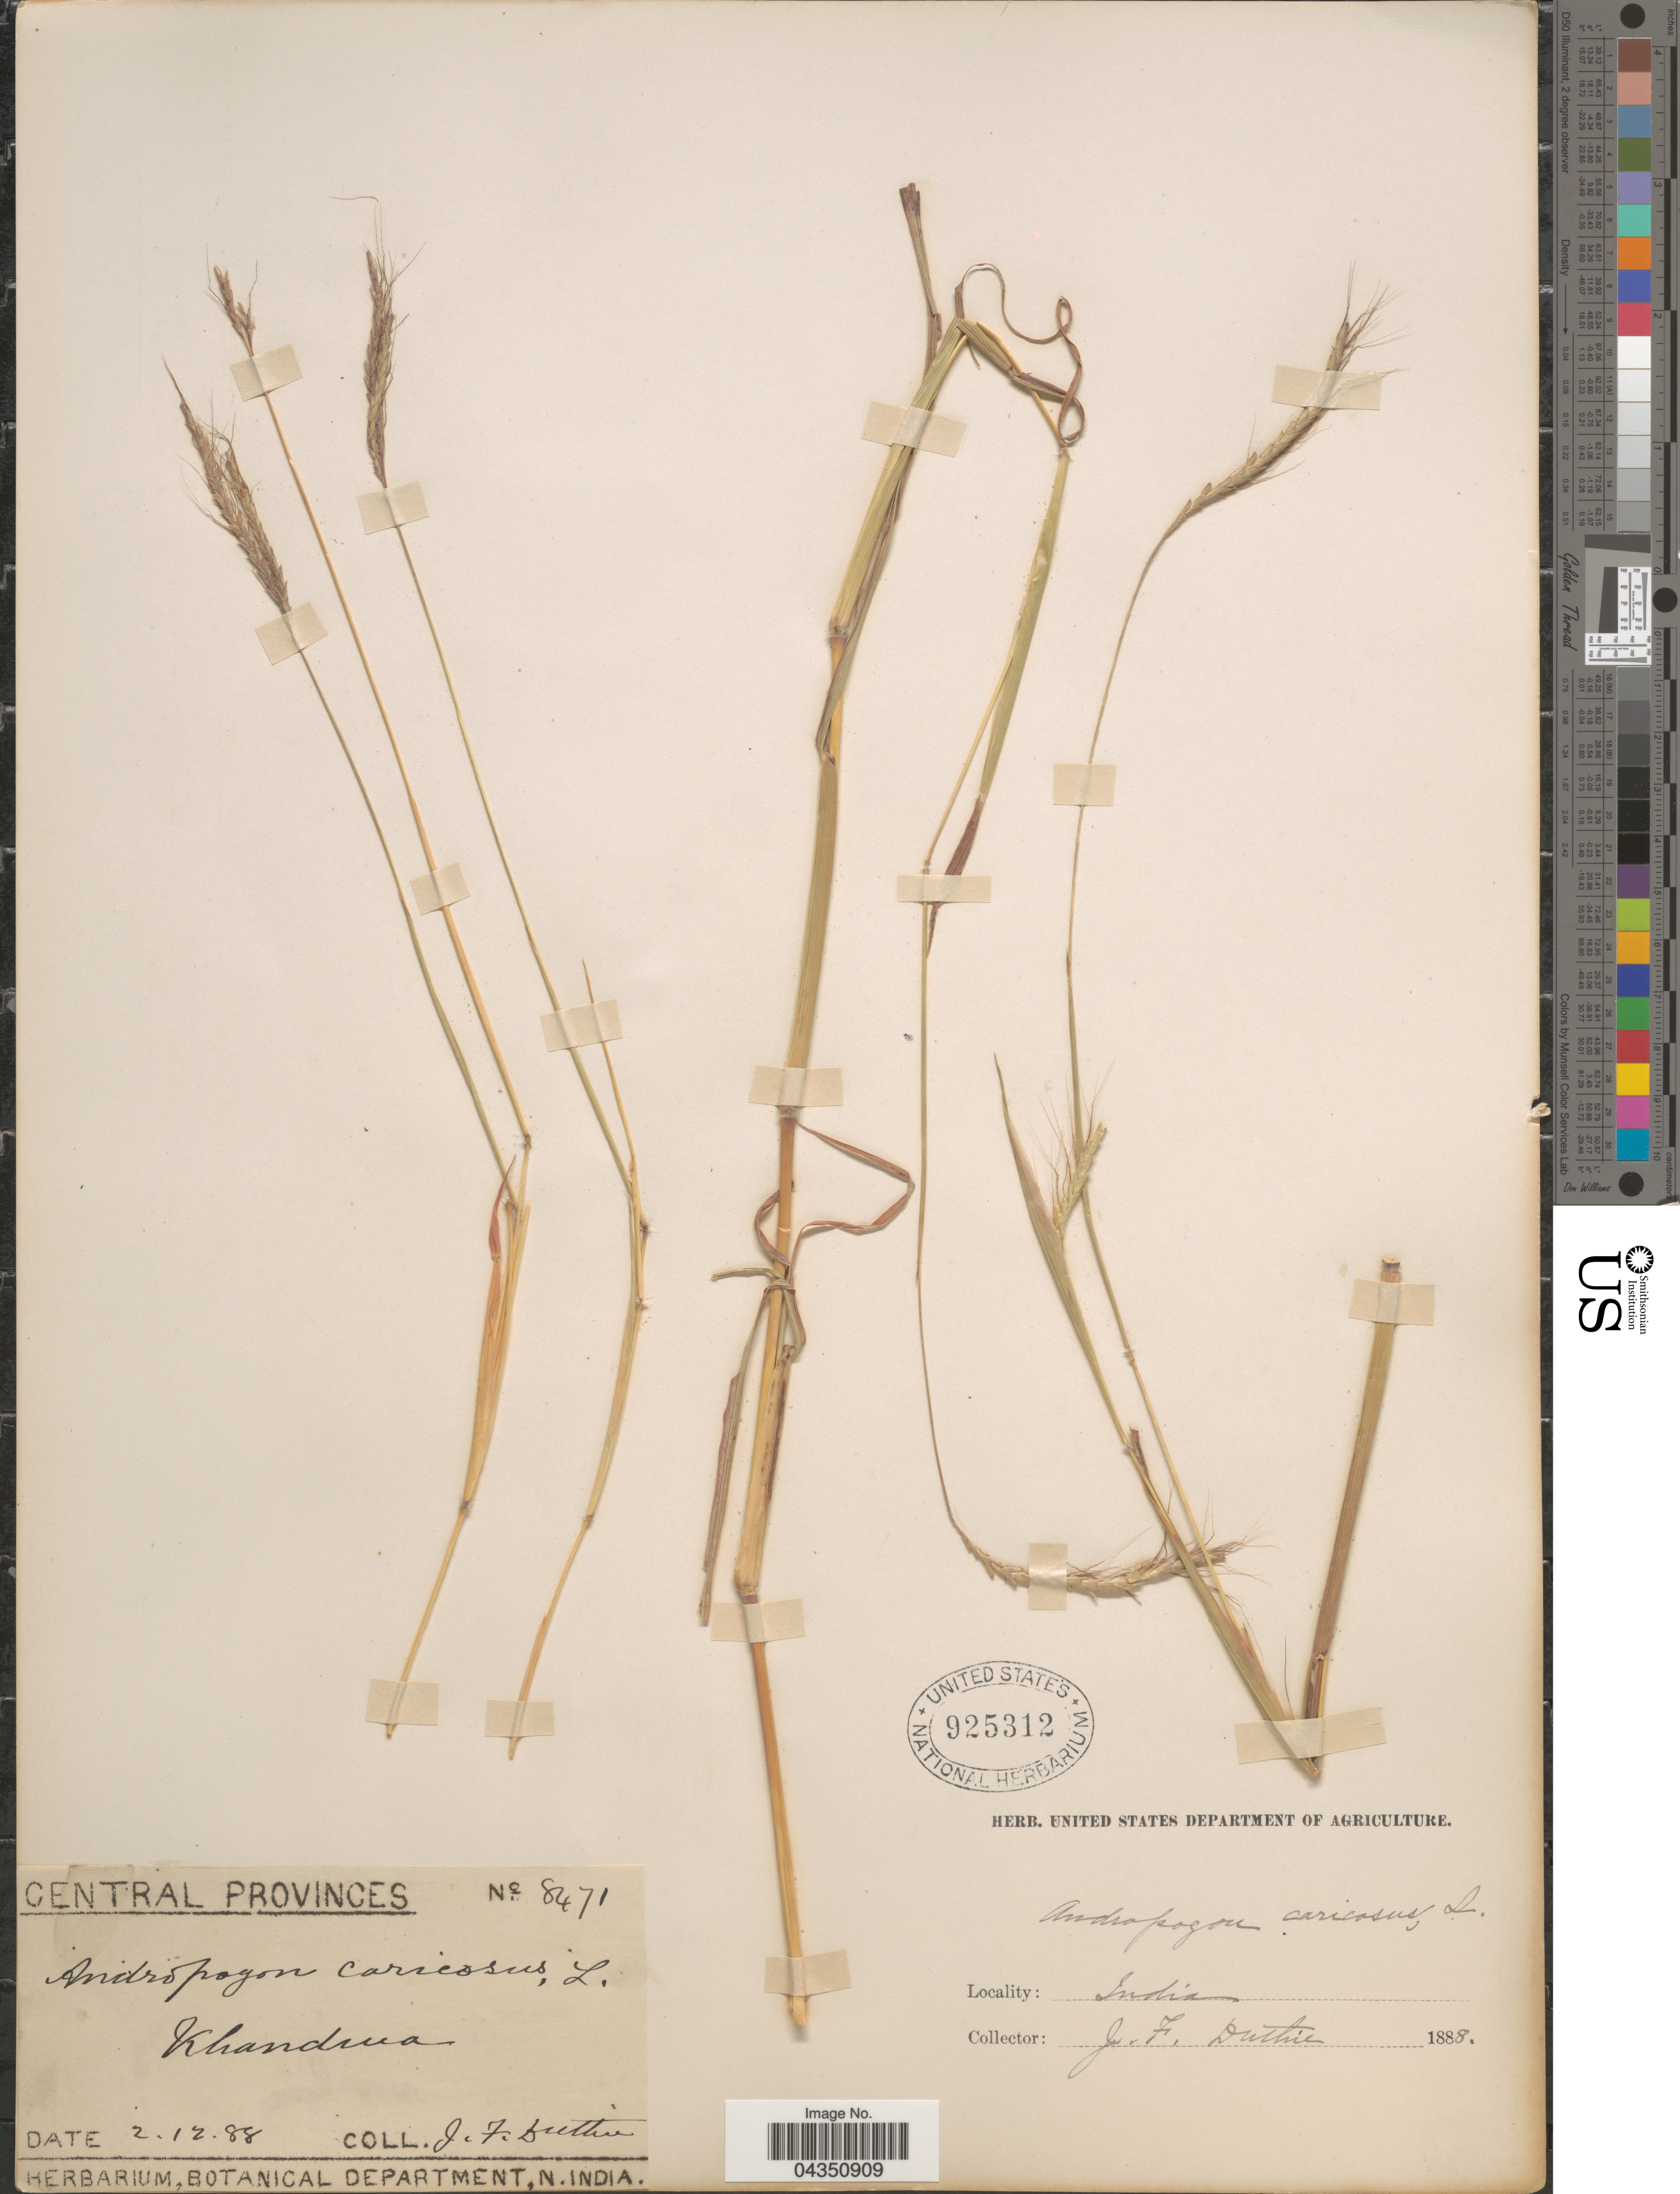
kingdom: Plantae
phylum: Tracheophyta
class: Liliopsida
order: Poales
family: Poaceae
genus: Dichanthium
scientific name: Dichanthium caricosum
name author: (L.) A. Camus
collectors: J. F. Duthie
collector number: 8471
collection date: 1888-12-02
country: India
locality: Central Provinces. Khandwa.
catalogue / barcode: US 925312